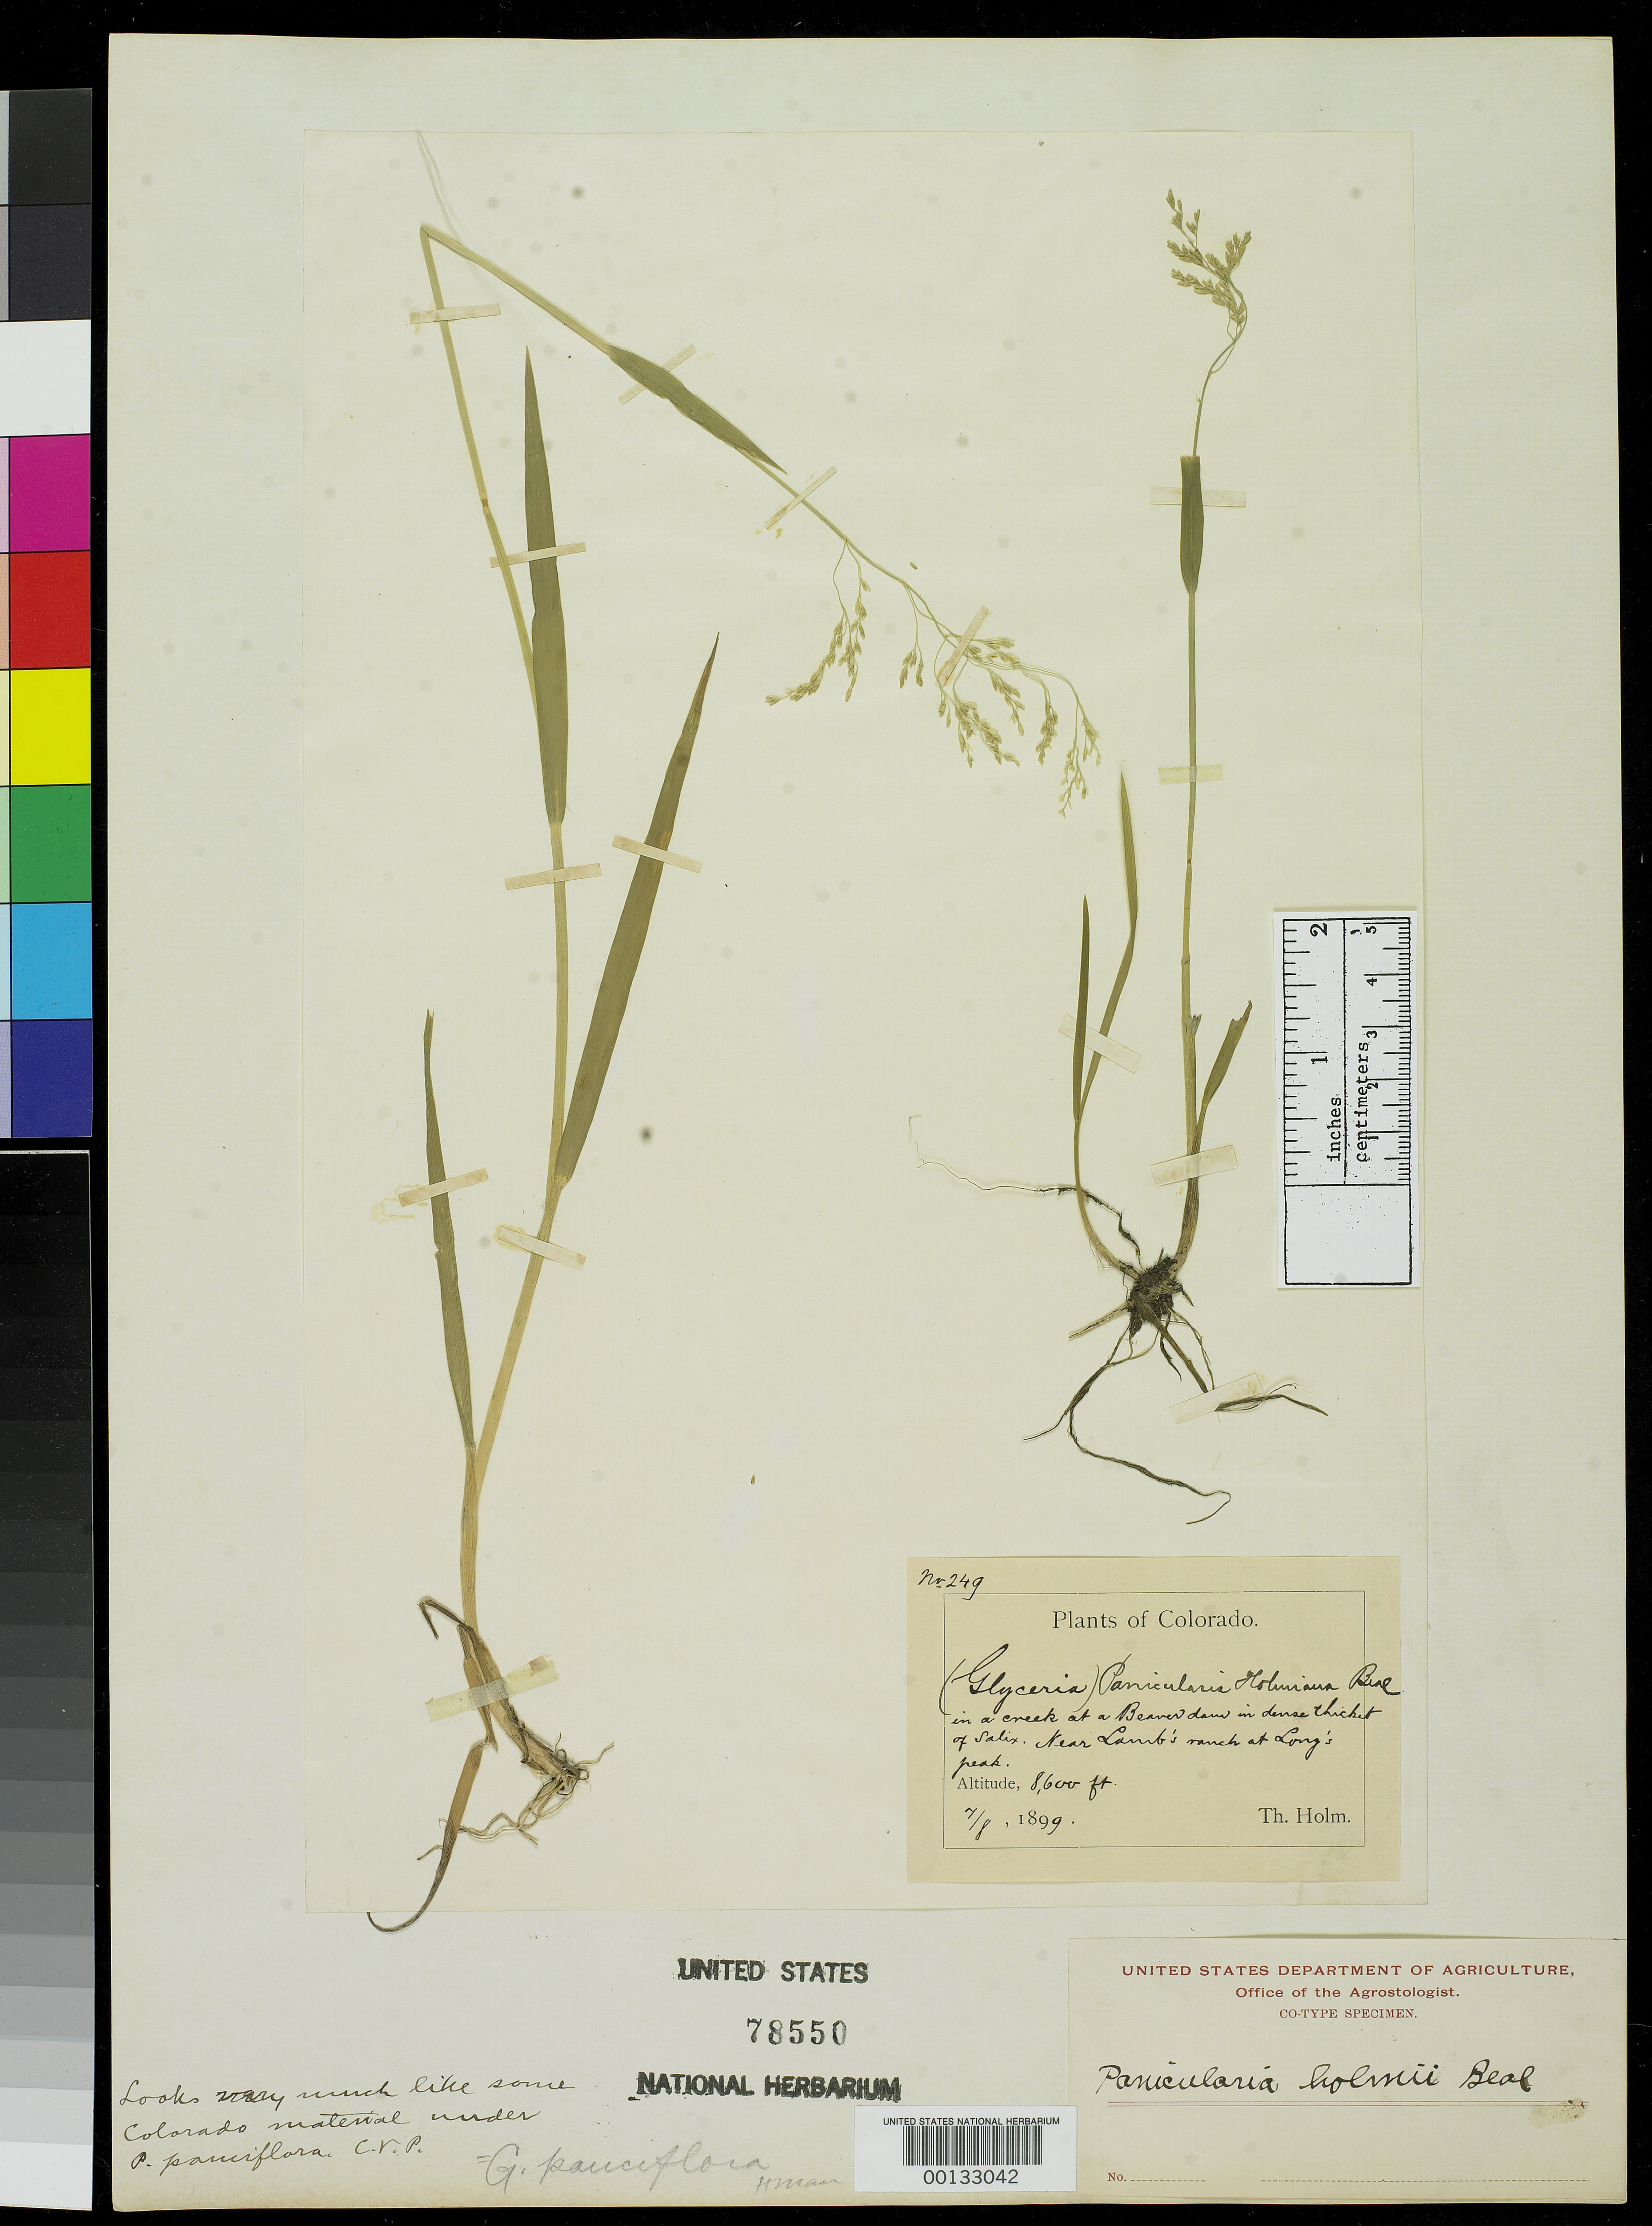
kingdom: Plantae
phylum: Tracheophyta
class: Liliopsida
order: Poales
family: Poaceae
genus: Panicularia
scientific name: Panicularia holmii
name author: W.J. Beal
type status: Isotype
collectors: H. T. Holm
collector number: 249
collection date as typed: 08 Jul 1899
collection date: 1899-07-08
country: United States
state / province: Colorado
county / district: Boulder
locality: Beavers Dam, near Lambs' Ranch at Long's Peak.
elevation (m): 2621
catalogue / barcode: US 78550